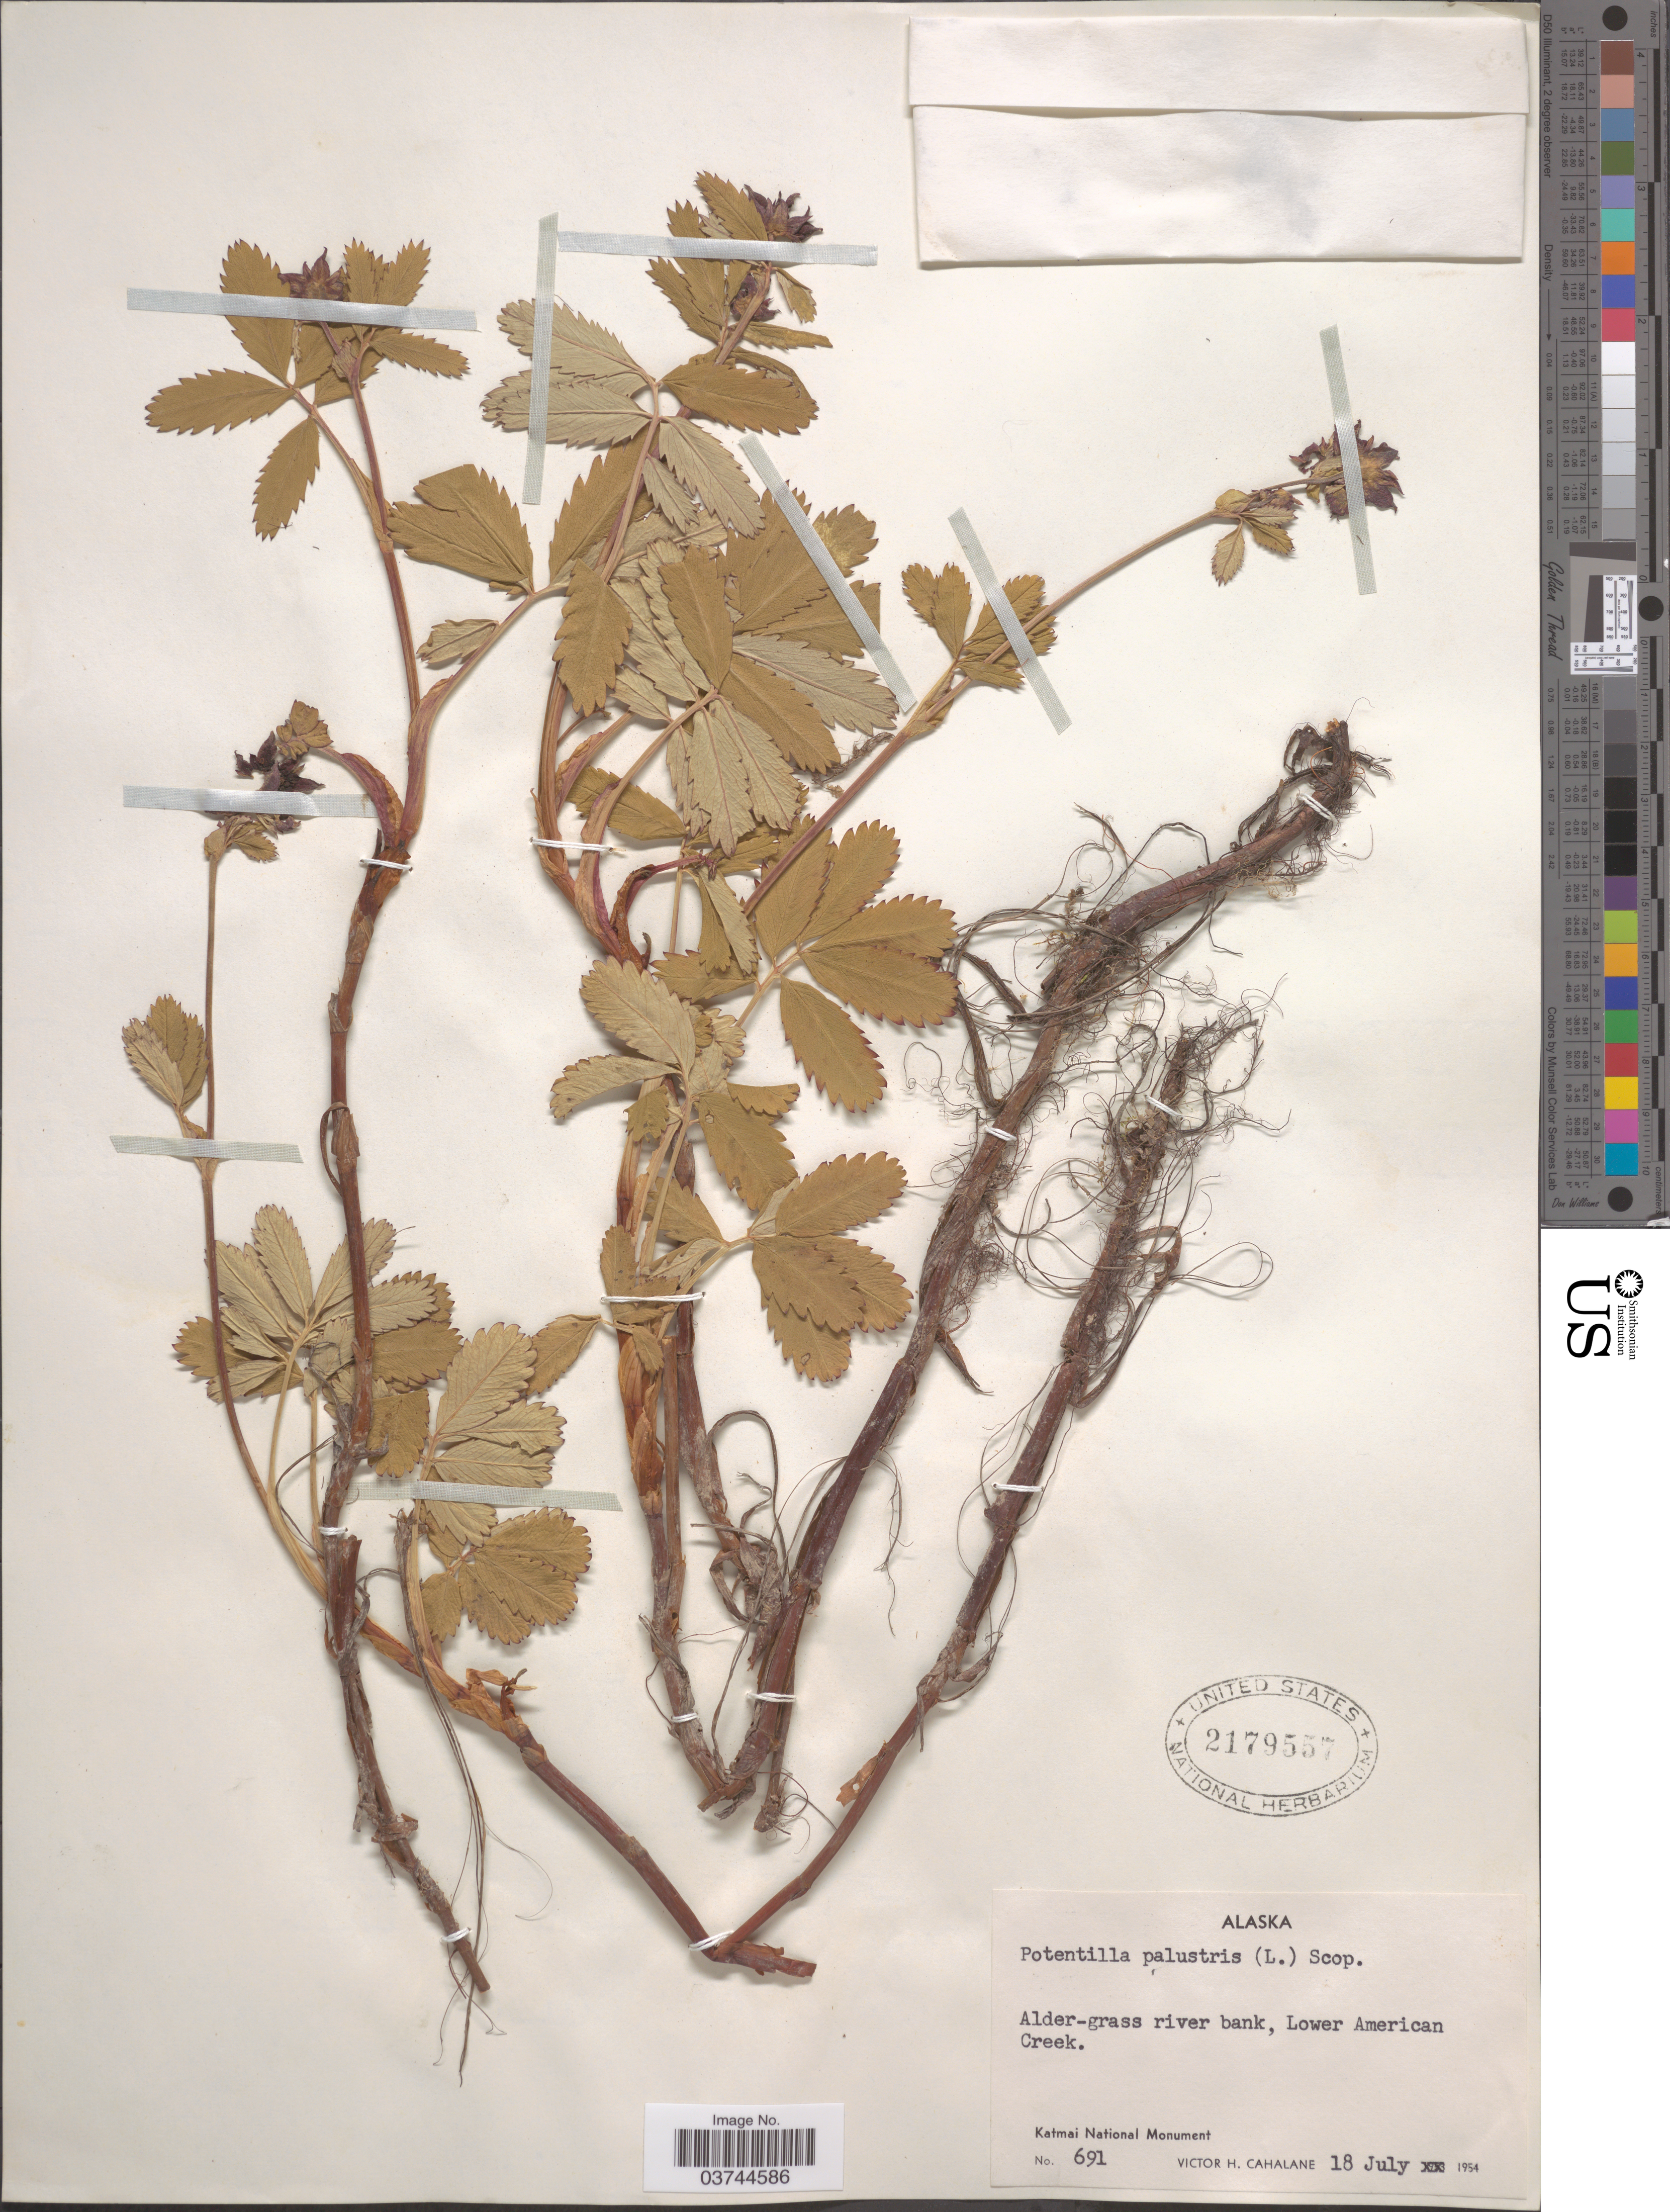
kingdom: Plantae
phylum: Tracheophyta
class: Magnoliopsida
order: Rosales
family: Rosaceae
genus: Comarum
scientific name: Comarum palustre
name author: L.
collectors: V. Cahalane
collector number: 691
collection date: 1954-07-18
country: United States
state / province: Alaska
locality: Lower American Creek. Katmai National Monument.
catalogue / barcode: US 2179557